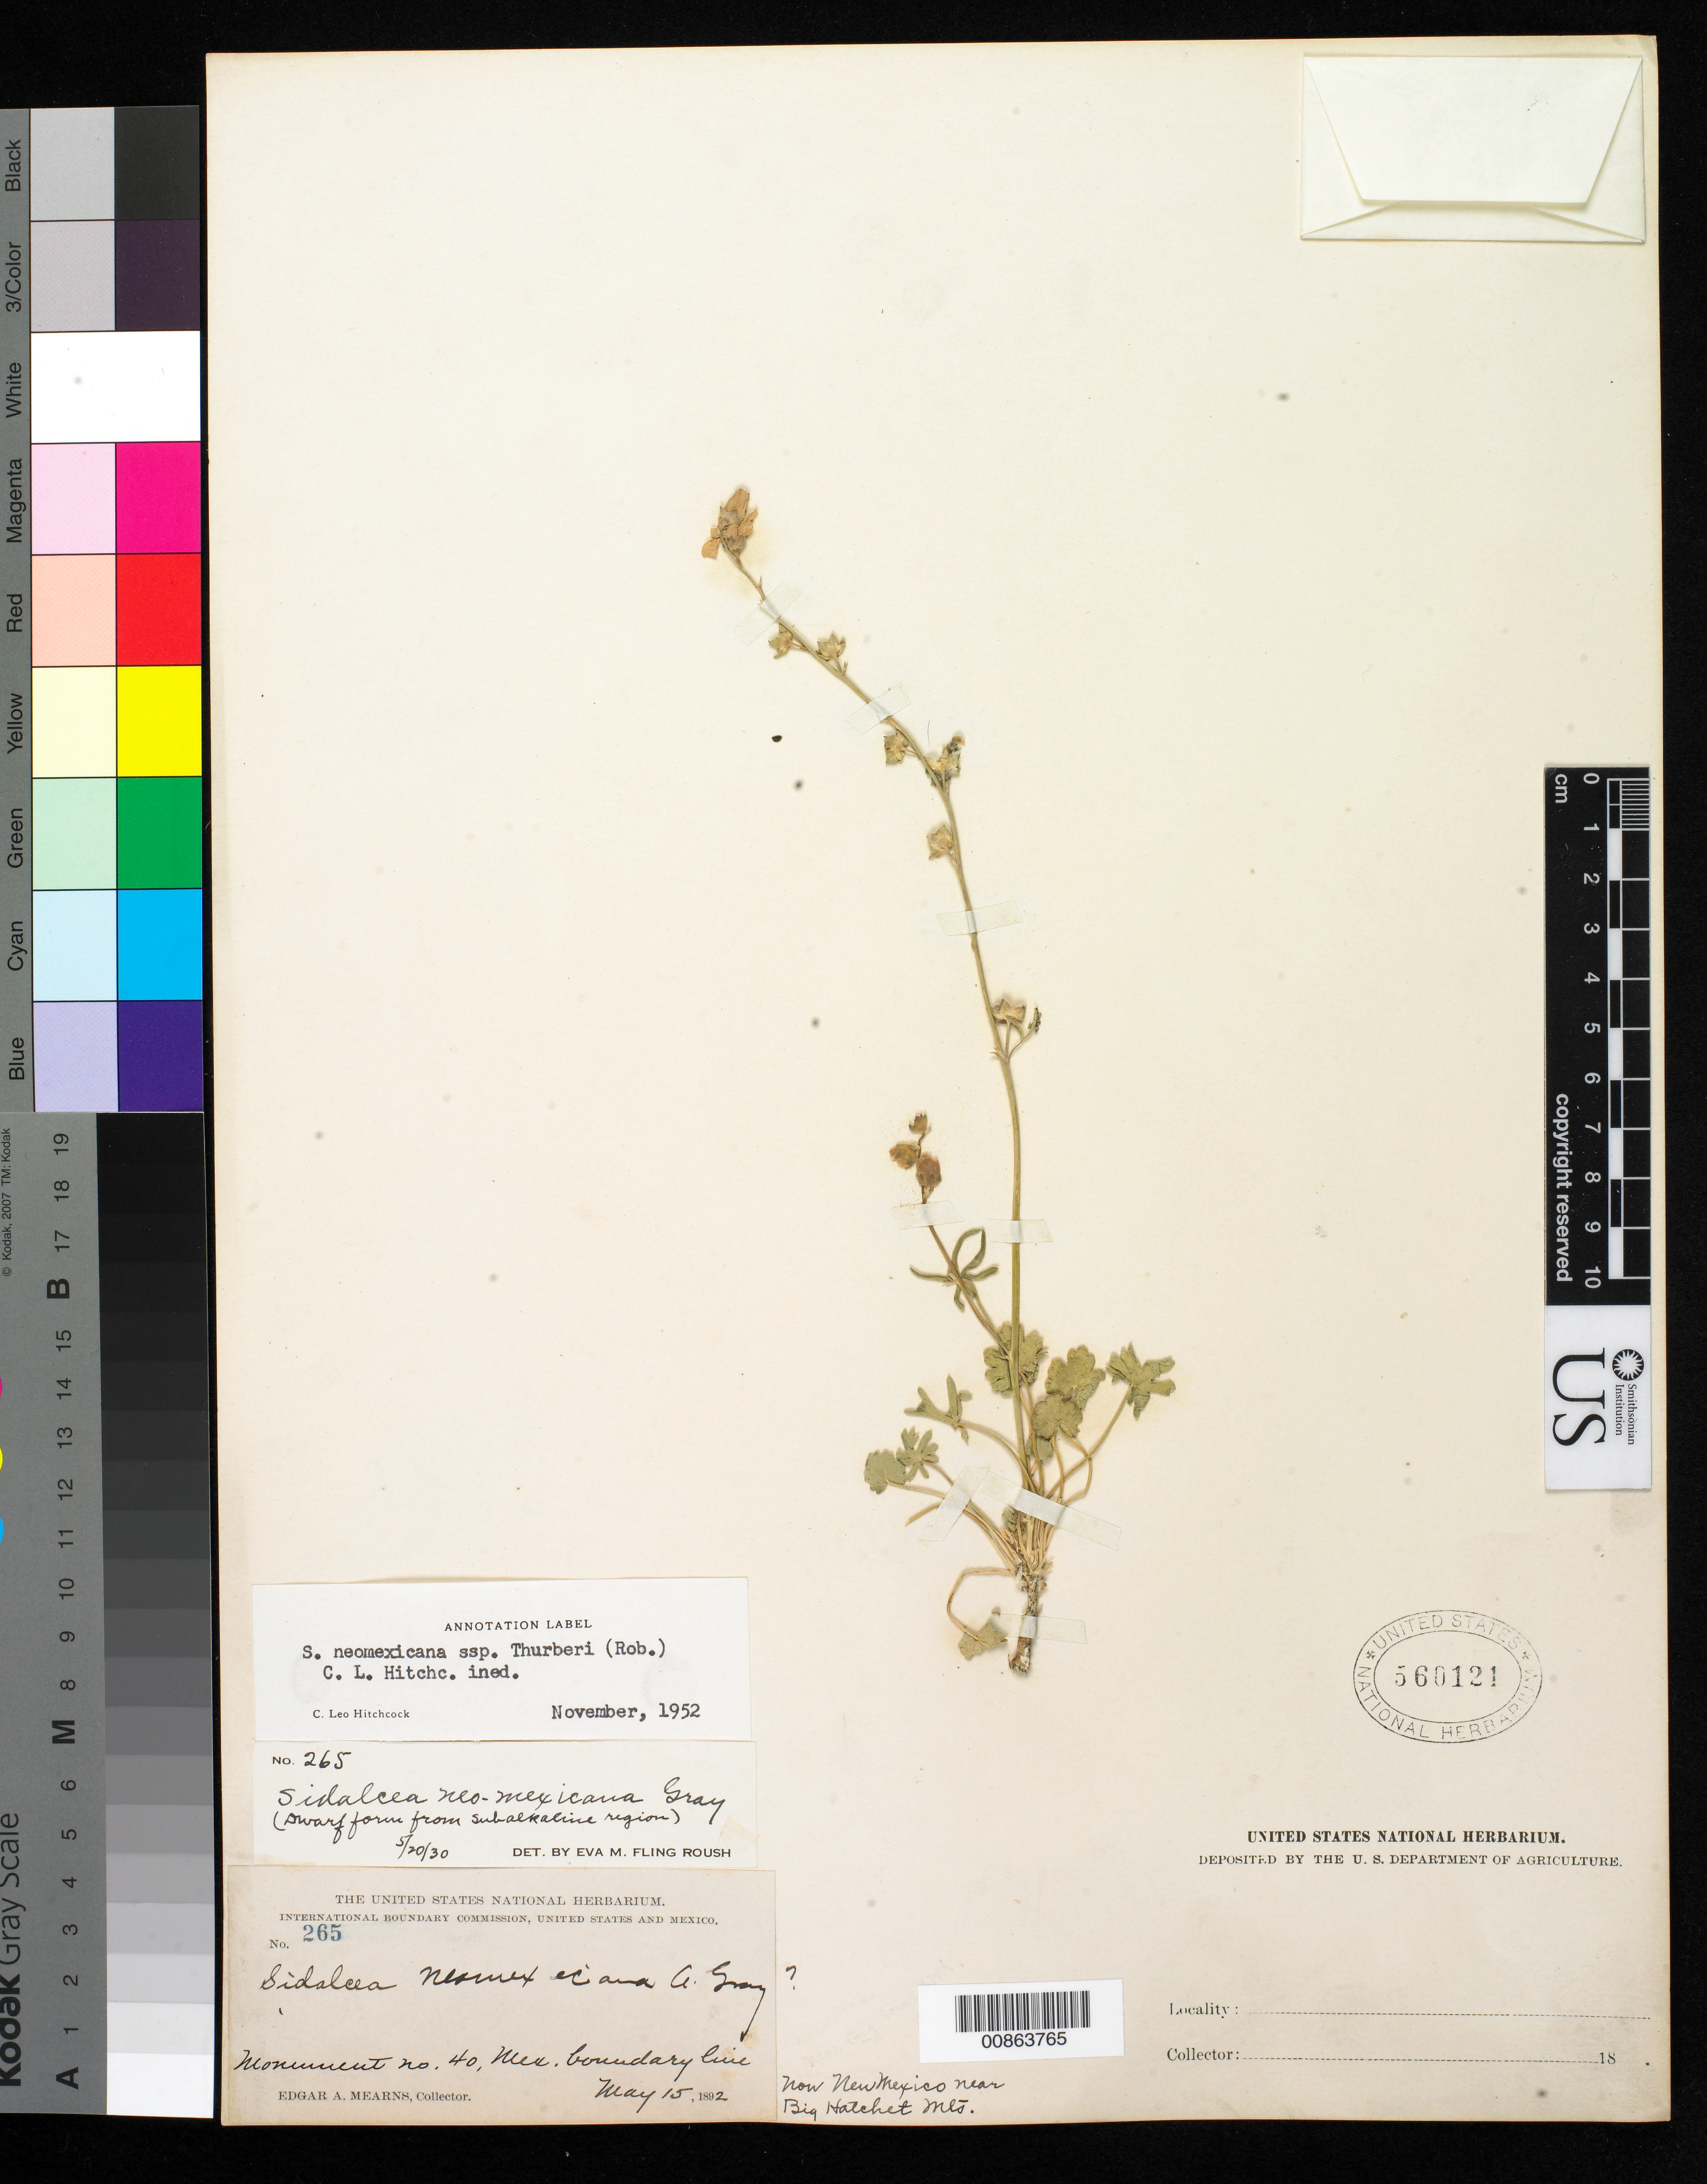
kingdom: Plantae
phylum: Tracheophyta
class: Magnoliopsida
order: Malvales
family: Malvaceae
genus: Sidalcea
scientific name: Sidalcea neomexicana subsp. thurberi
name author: (B.L. Rob.) C.L. Hitchc.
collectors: E. A. Mearns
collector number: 265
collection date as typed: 15 May 1892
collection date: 1892-05-15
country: United States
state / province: New Mexico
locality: Monument no. 40, Mexican Boundary Line. Near Big Hatchet Mts.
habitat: Subalkaline region.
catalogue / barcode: US 560121